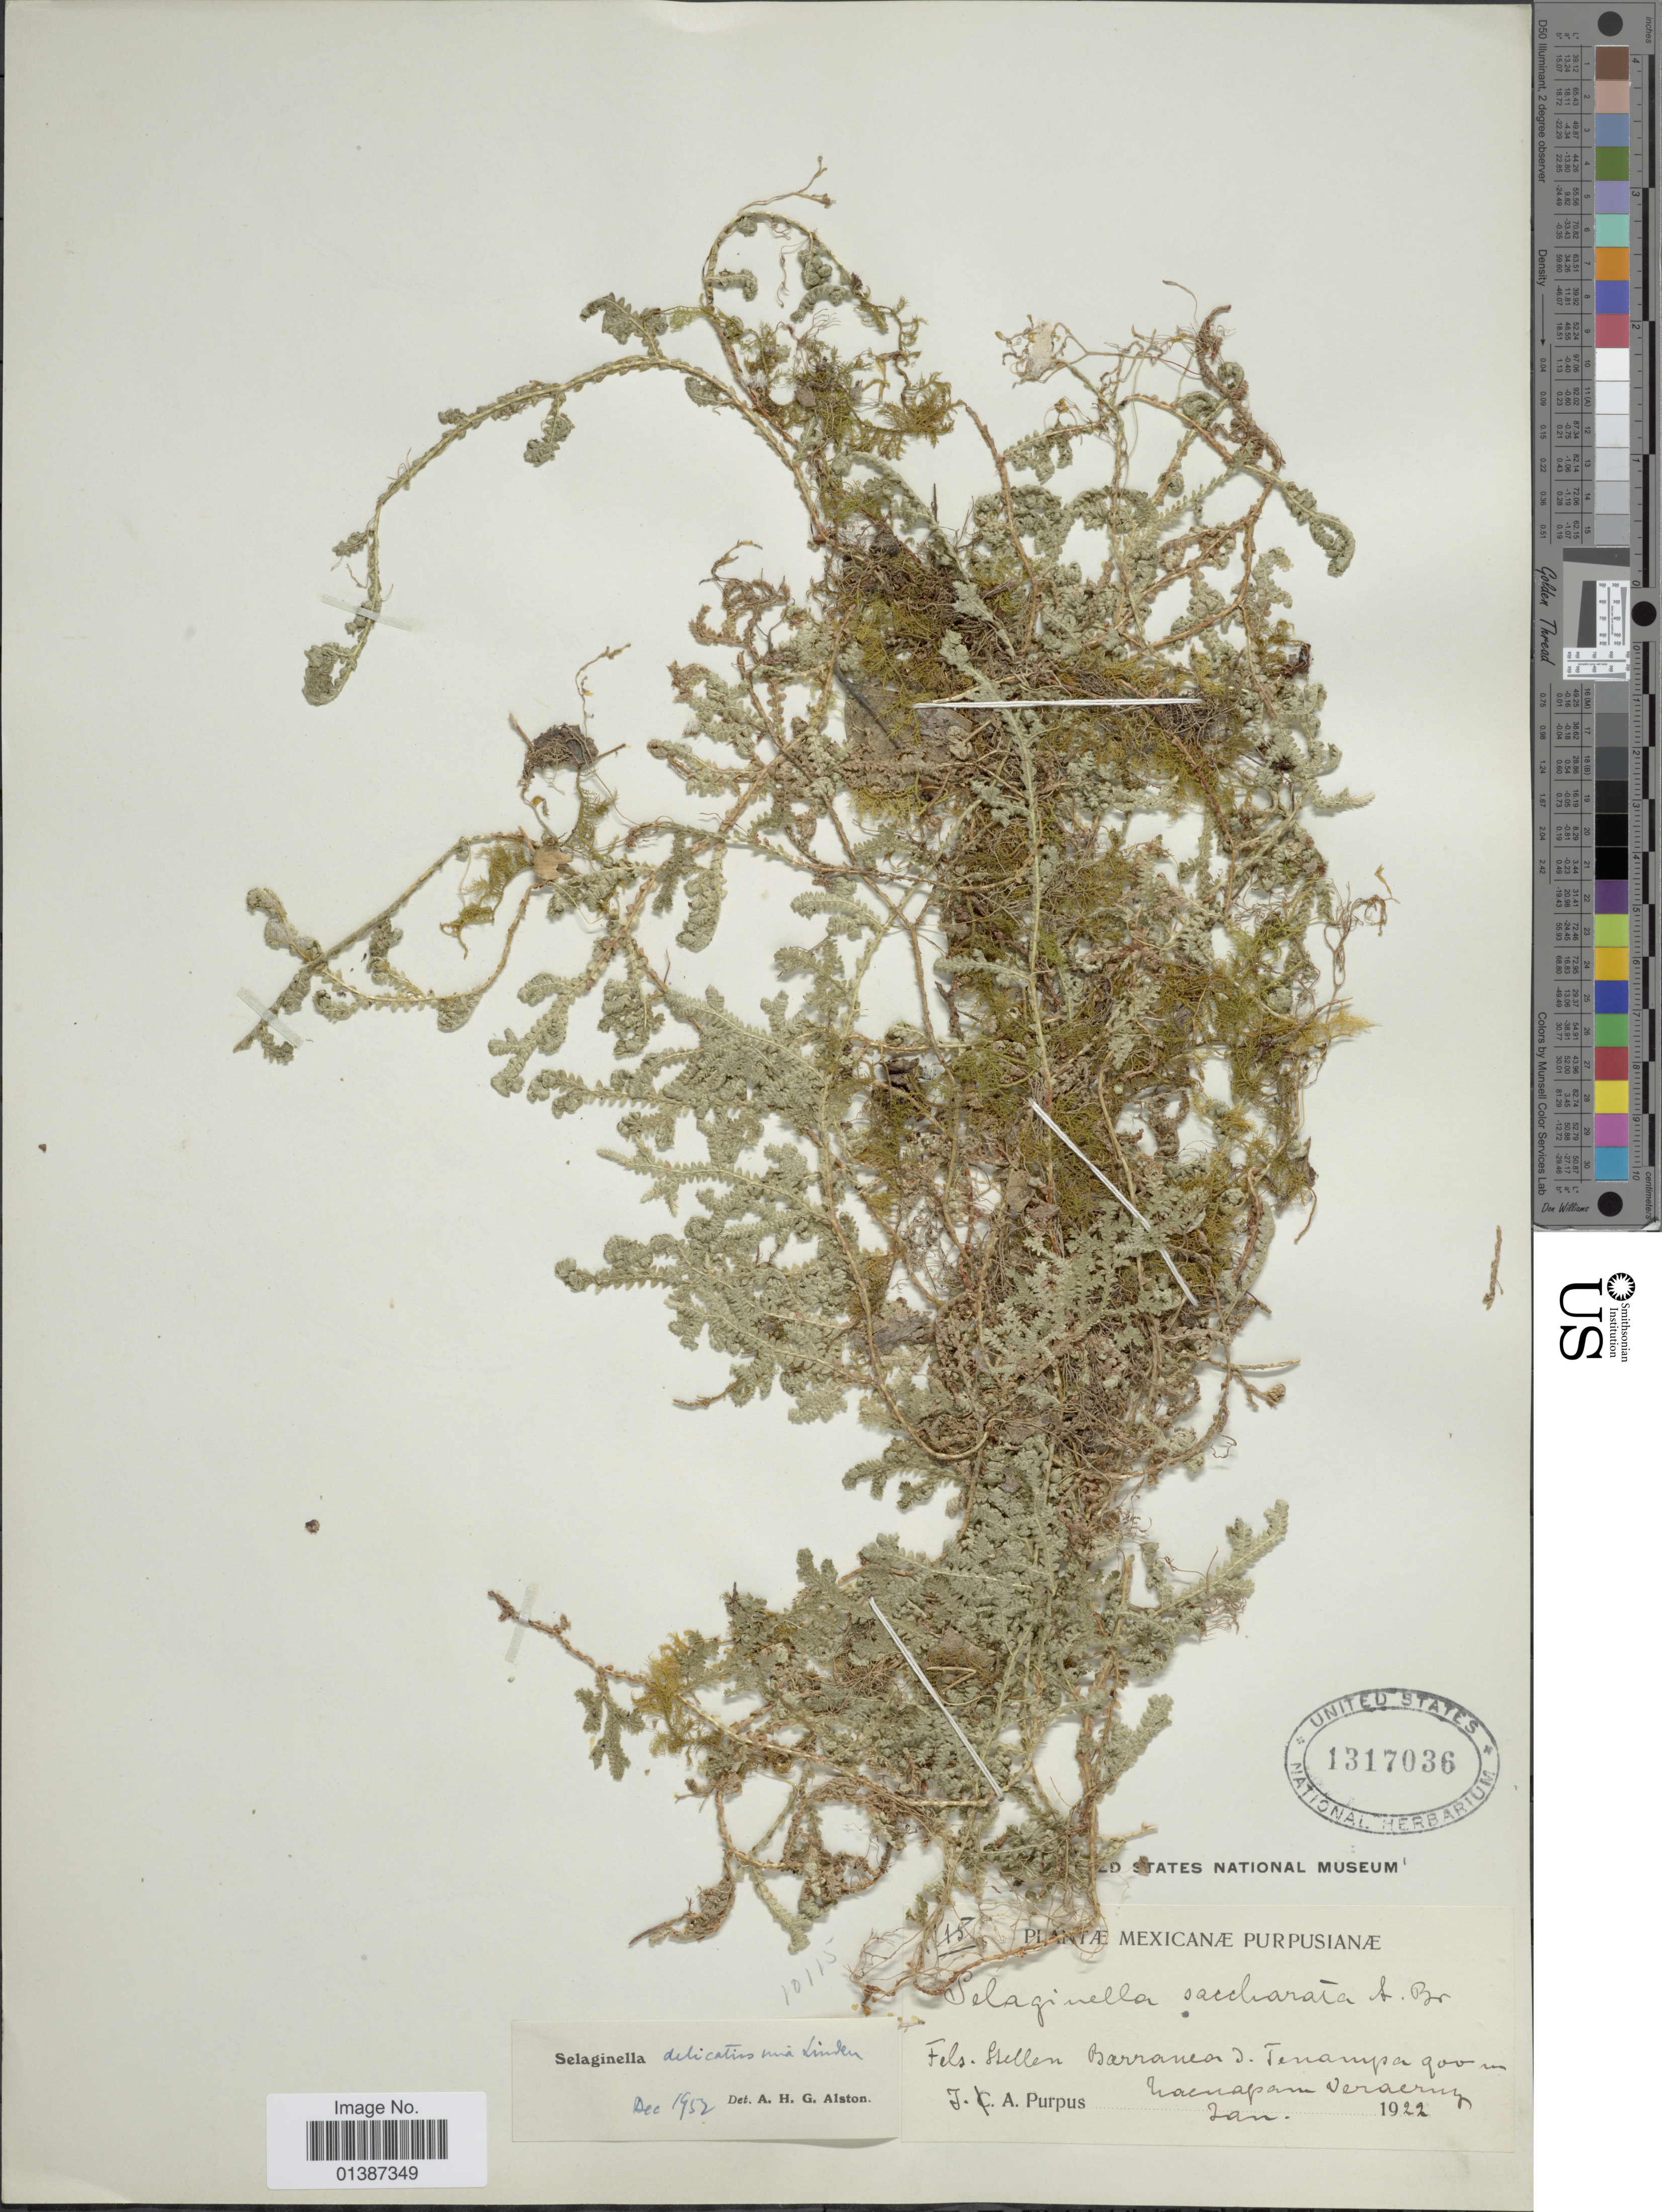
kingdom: Plantae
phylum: Tracheophyta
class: Lycopodiopsida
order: Selaginellales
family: Selaginellaceae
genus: Selaginella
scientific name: Selaginella delicatissima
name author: Linden ex A. Braun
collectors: J. A. Purpus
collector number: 10115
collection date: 1922-01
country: Mexico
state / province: Veracruz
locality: Zacuapan, Veracruz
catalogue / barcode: US 1317036